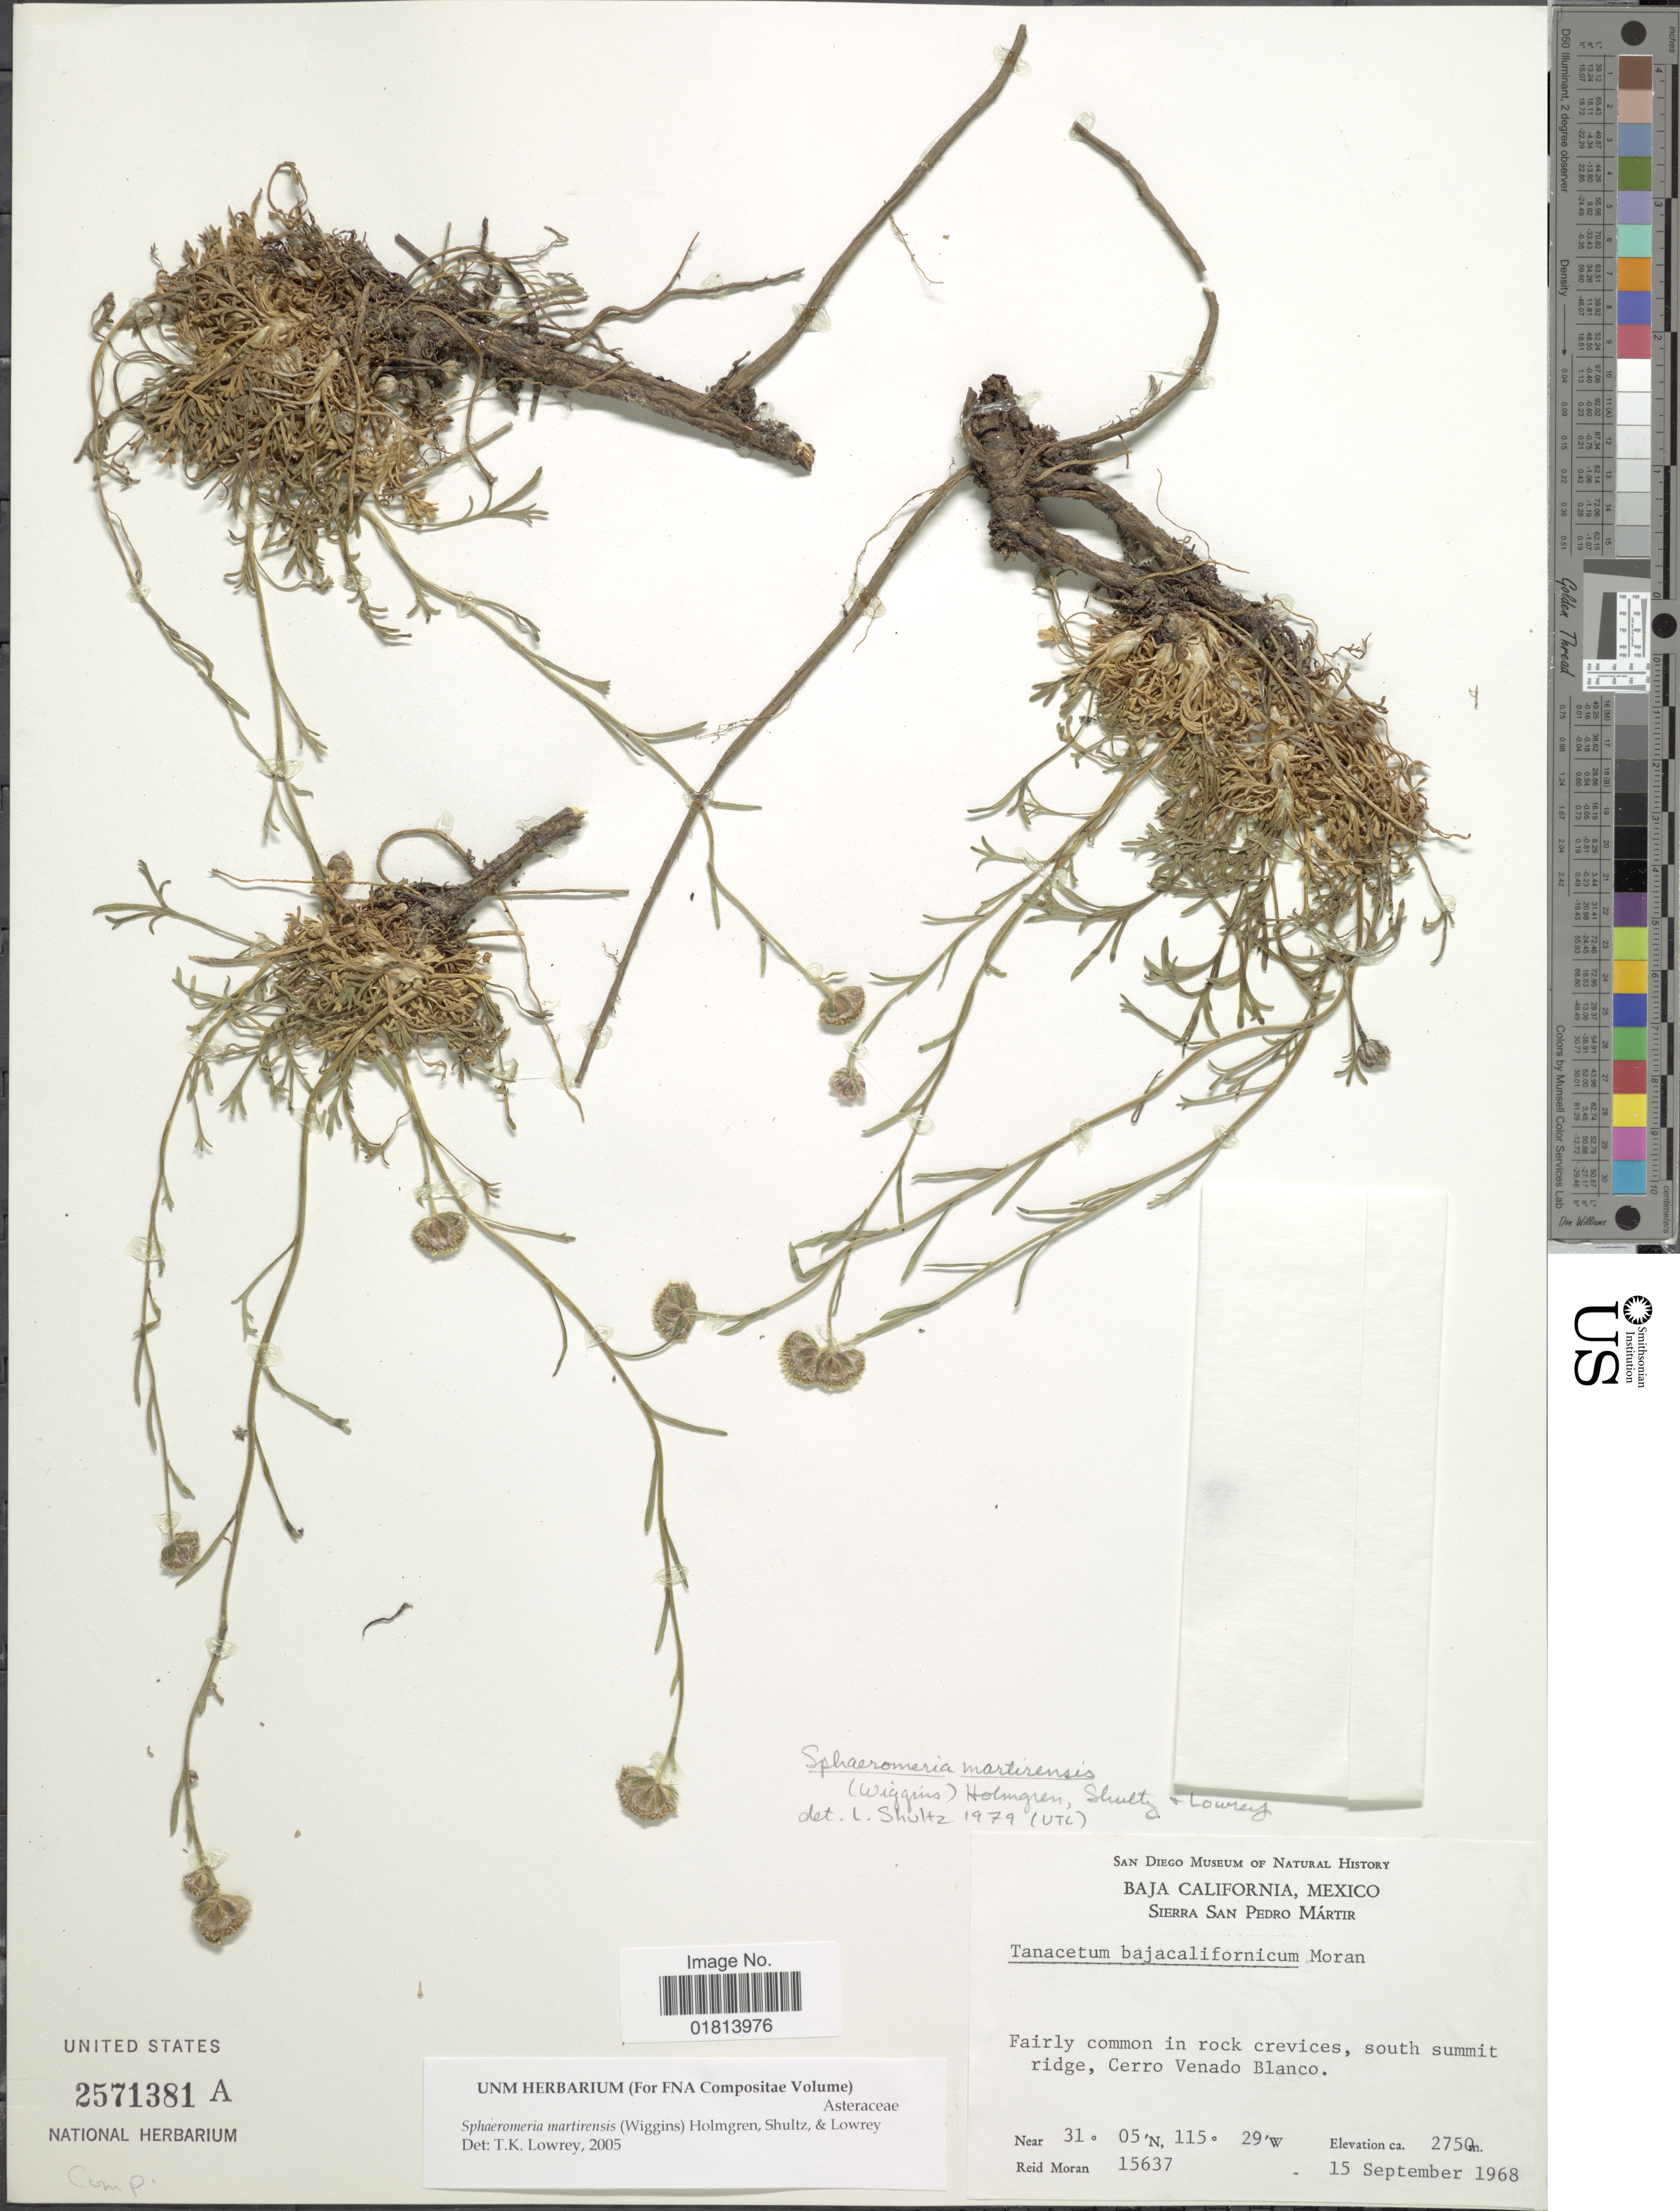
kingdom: Plantae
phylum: Tracheophyta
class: Magnoliopsida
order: Asterales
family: Asteraceae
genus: Sphaeromeria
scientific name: Sphaeromeria martirensis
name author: (Wiggins) A.H. Holmgren et al.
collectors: R. V. Moran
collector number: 15637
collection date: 1968-09-15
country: Mexico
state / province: Baja California Sur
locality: Sierra San Pedro Martir. Fairly common in rock crevices, south summit ridge, Cerro Venado Blanco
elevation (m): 2750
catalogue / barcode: US 2571381A